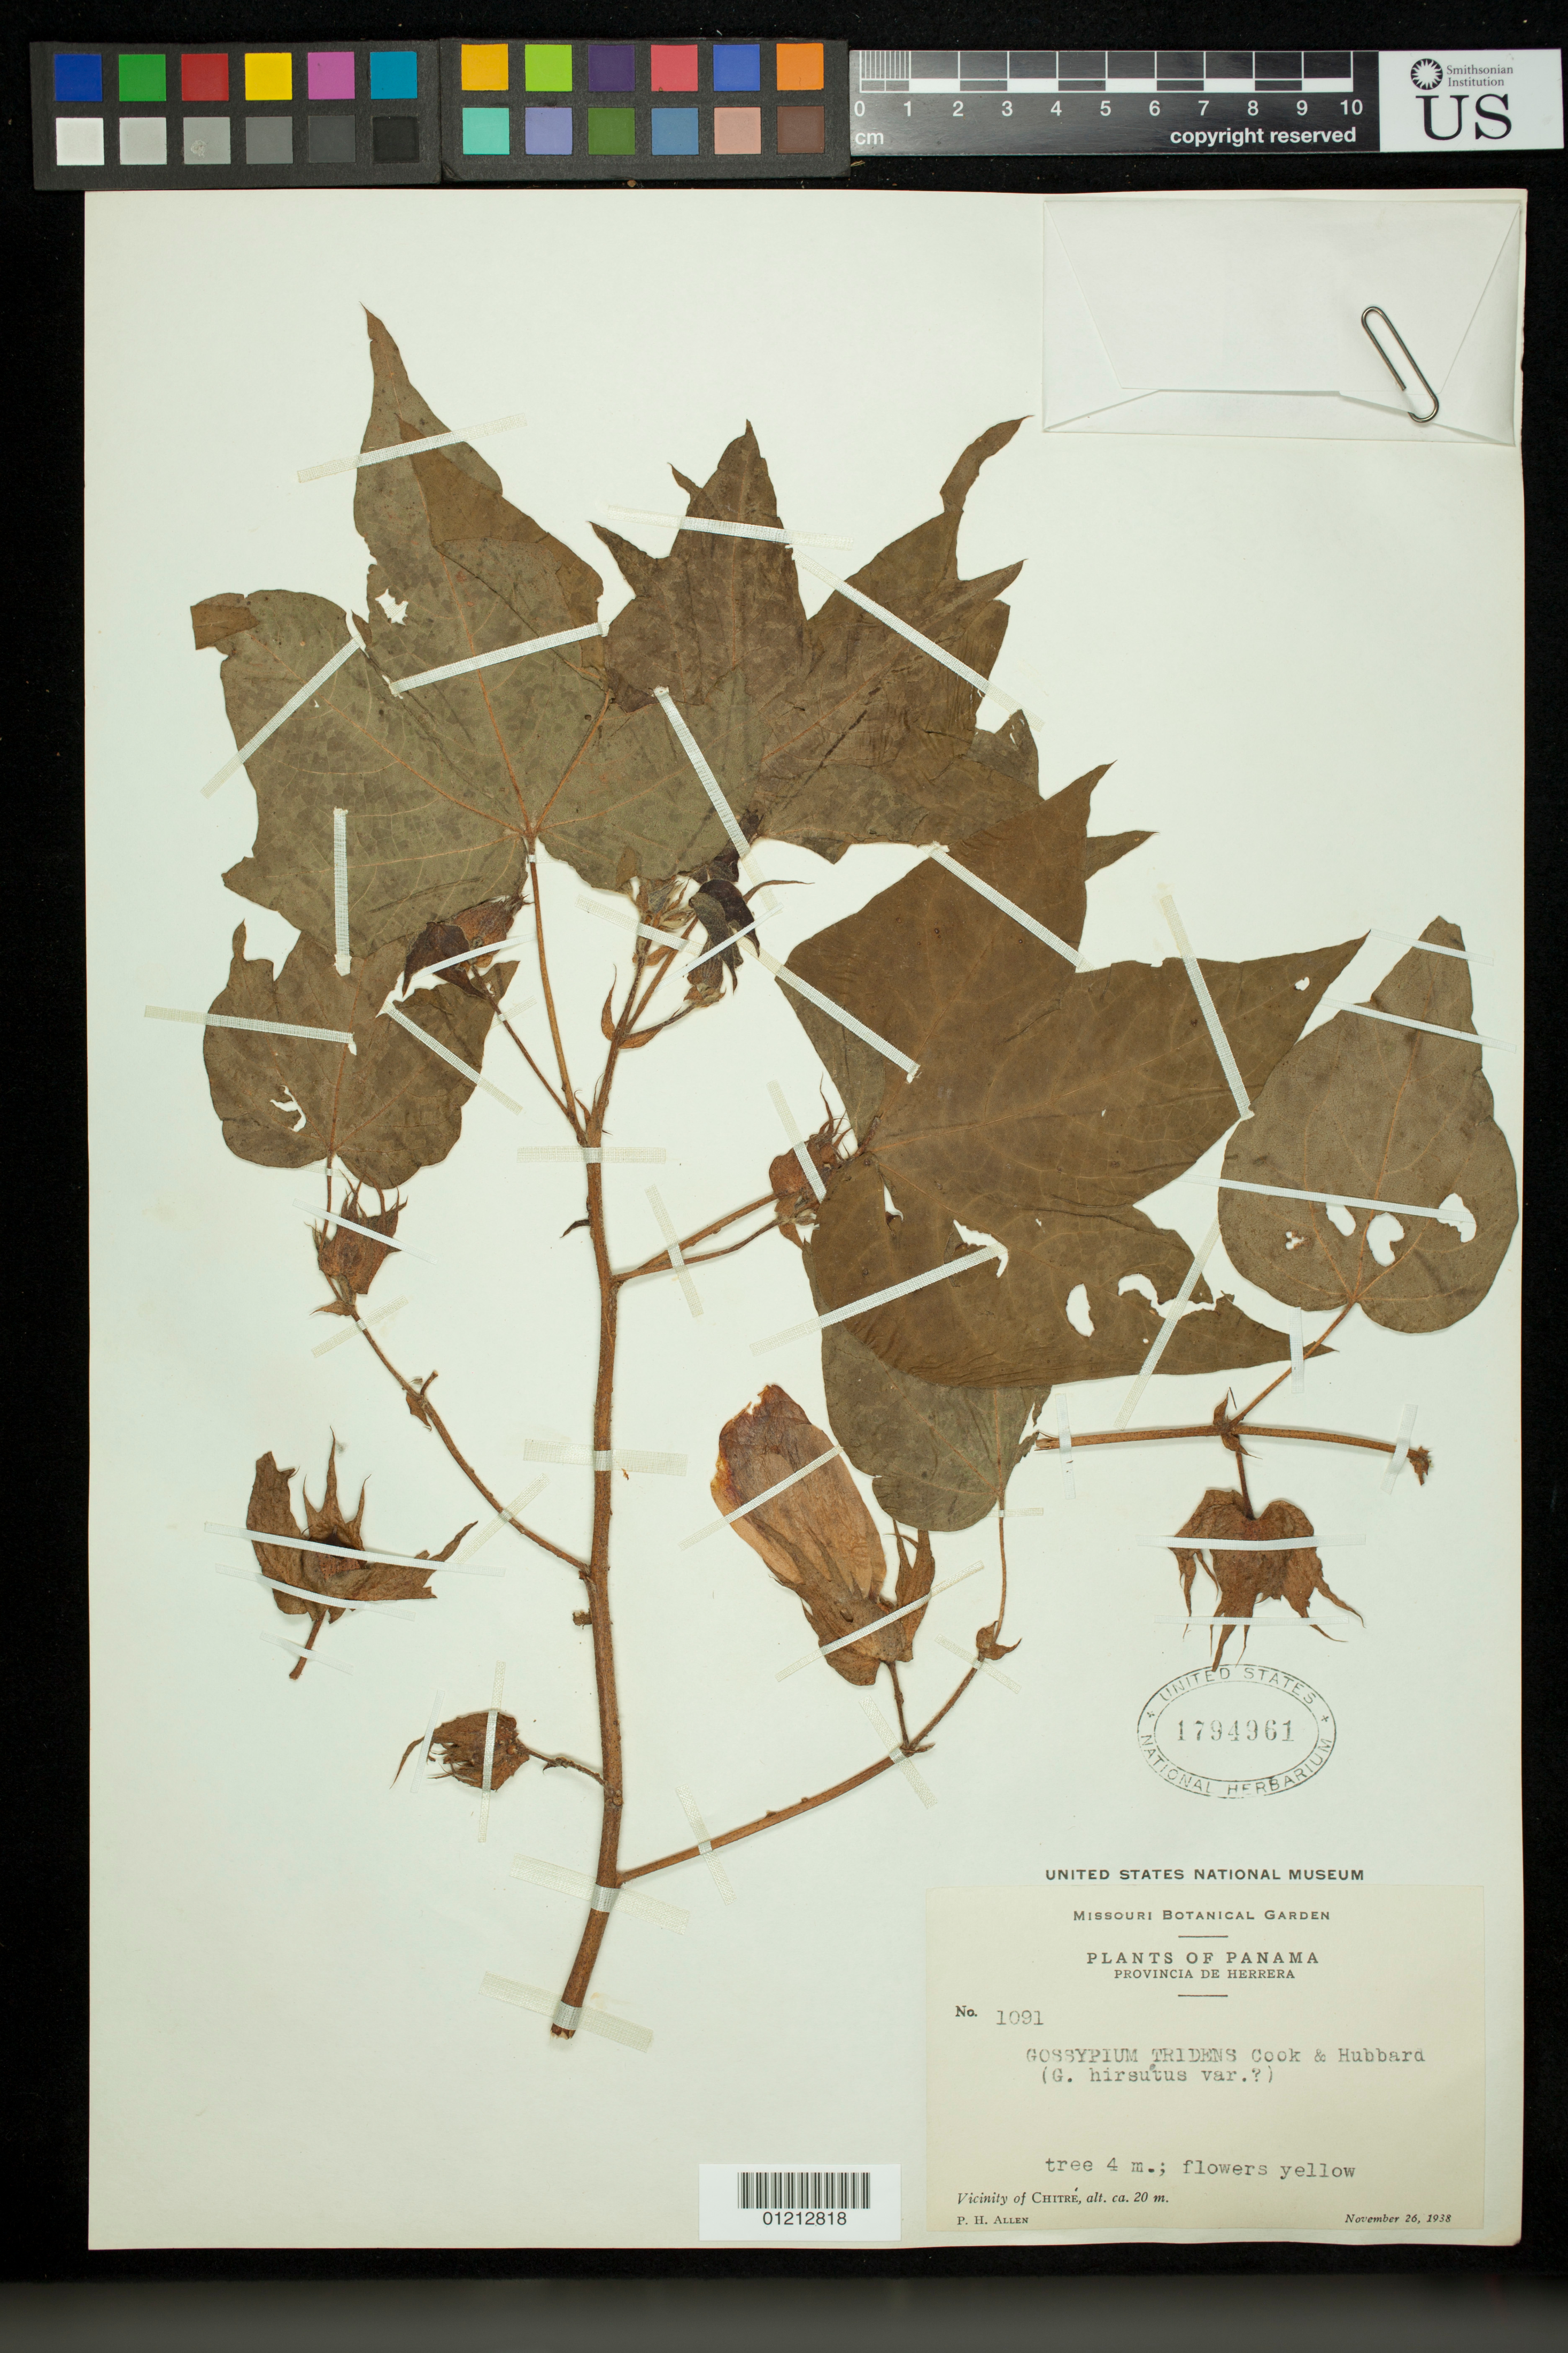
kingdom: Plantae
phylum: Tracheophyta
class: Magnoliopsida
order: Malvales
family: Malvaceae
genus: Gossypium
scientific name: Gossypium hirsutum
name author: L.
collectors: P. H. Allen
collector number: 1091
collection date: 1938-11-26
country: Panama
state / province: Herrera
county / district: Chitre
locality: Provincia de Herrera. Vicinity of Chitre.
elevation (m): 20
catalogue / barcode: US 1794961